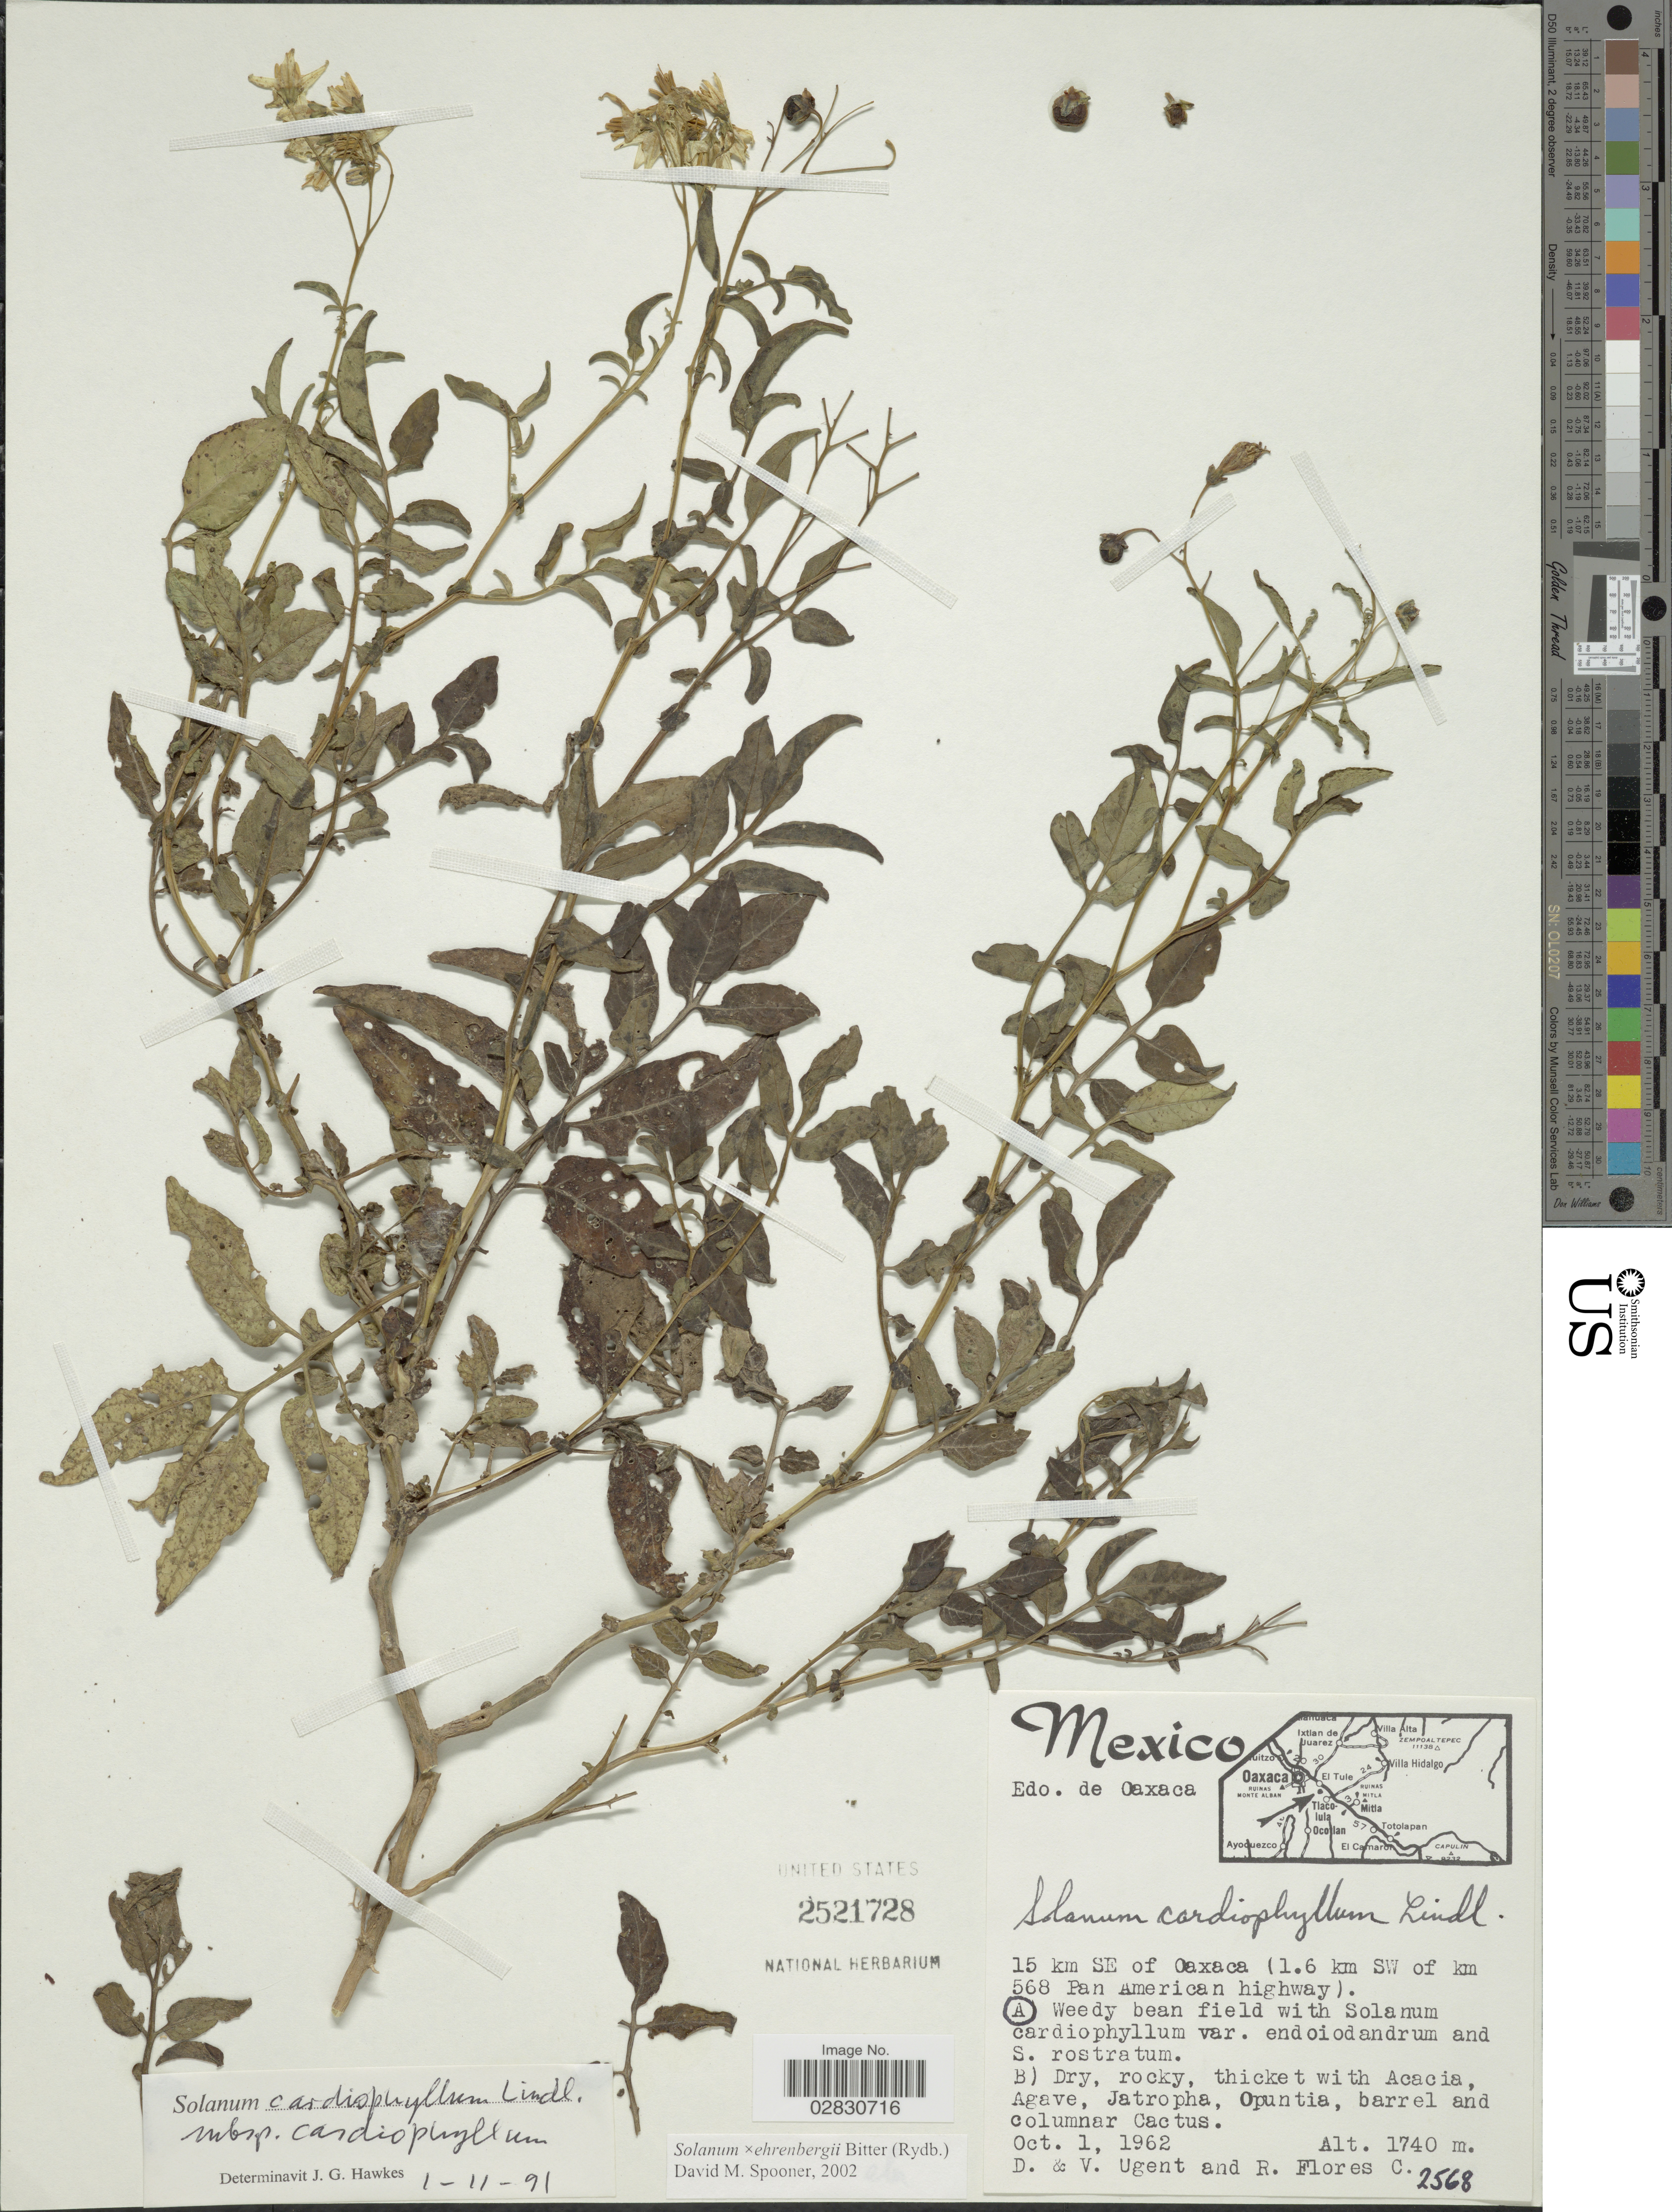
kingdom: Plantae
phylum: Tracheophyta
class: Magnoliopsida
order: Solanales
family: Solanaceae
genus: Solanum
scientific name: Solanum ehrenbergii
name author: Rydb.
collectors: D. Ugent, V. Ugent & R. Flores-C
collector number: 2568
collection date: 1962-10-01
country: Mexico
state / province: Oaxaca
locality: Edo. de Oaxaca, 15 km SE of Oaxaca (1.6 km SW of km 568 Pan American highway).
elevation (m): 1740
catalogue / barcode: US 2521728